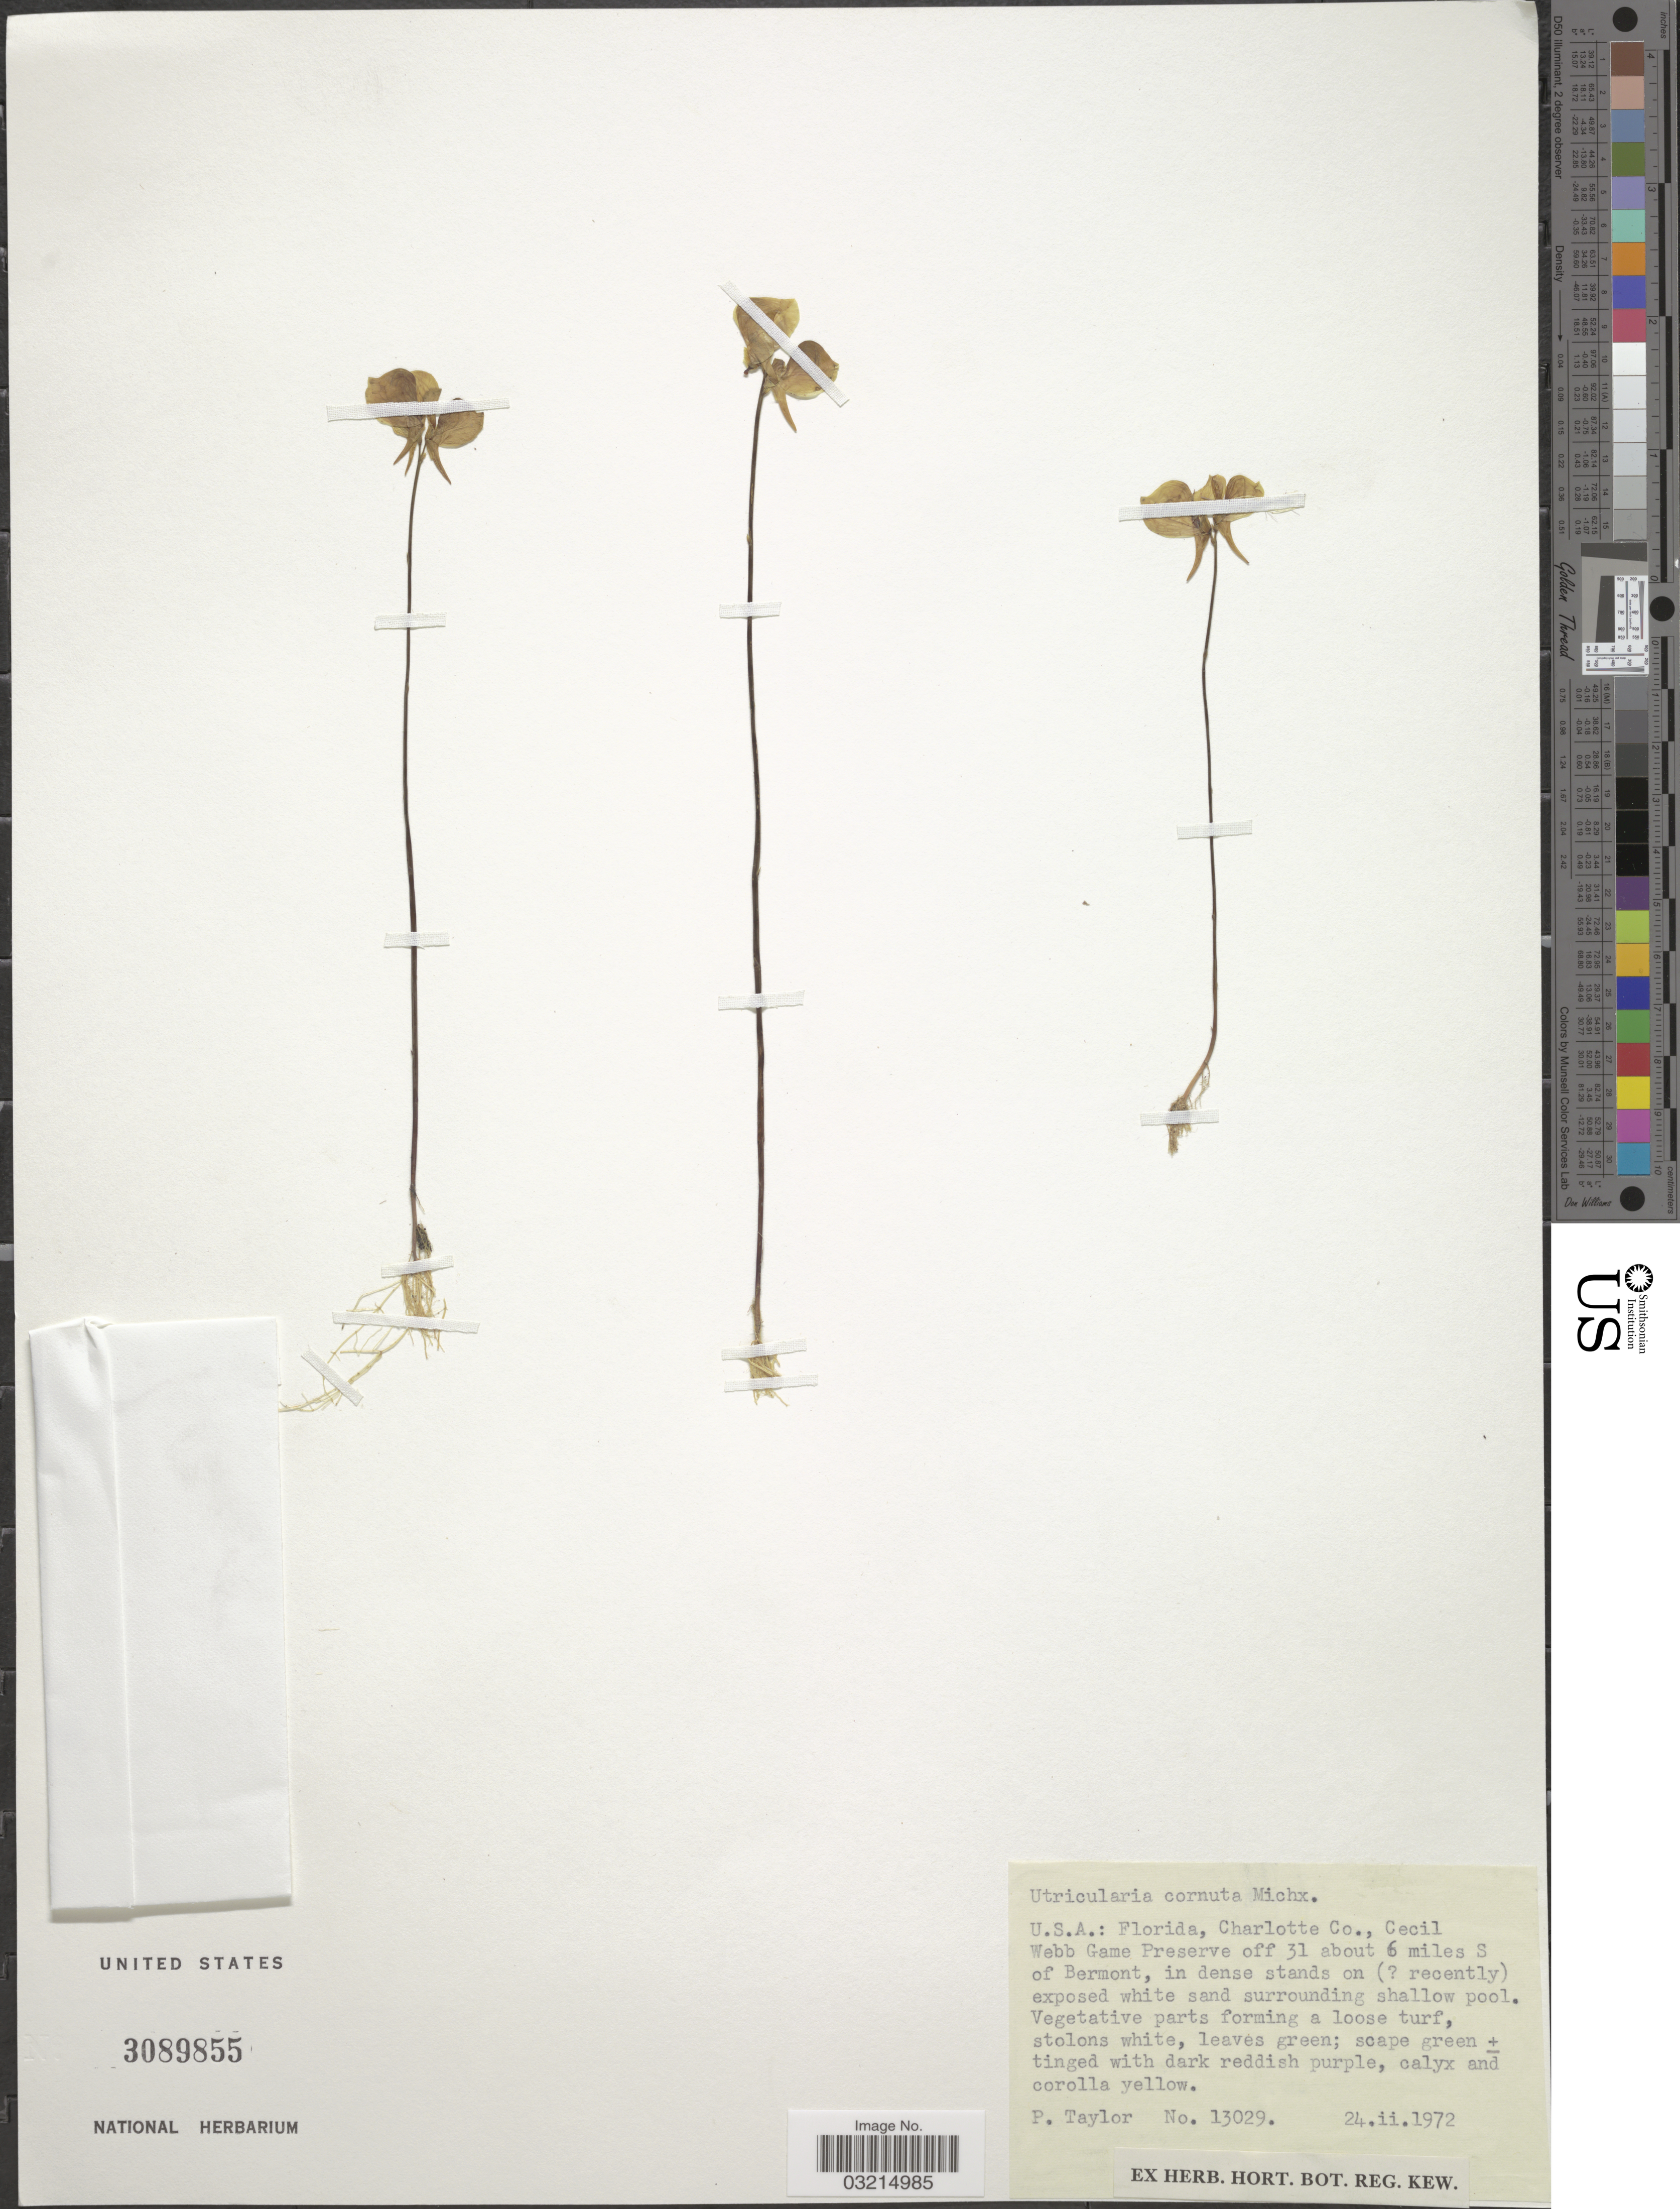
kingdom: Plantae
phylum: Tracheophyta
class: Magnoliopsida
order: Lamiales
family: Lentibulariaceae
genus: Utricularia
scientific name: Utricularia cornuta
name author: Michx.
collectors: P. Taylor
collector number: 13029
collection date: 1972-02-24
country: United States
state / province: Florida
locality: Charlotte Co., Cecil Webb Game Preserve off 31 about 6 miles S of Bermont.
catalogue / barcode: US 3089855